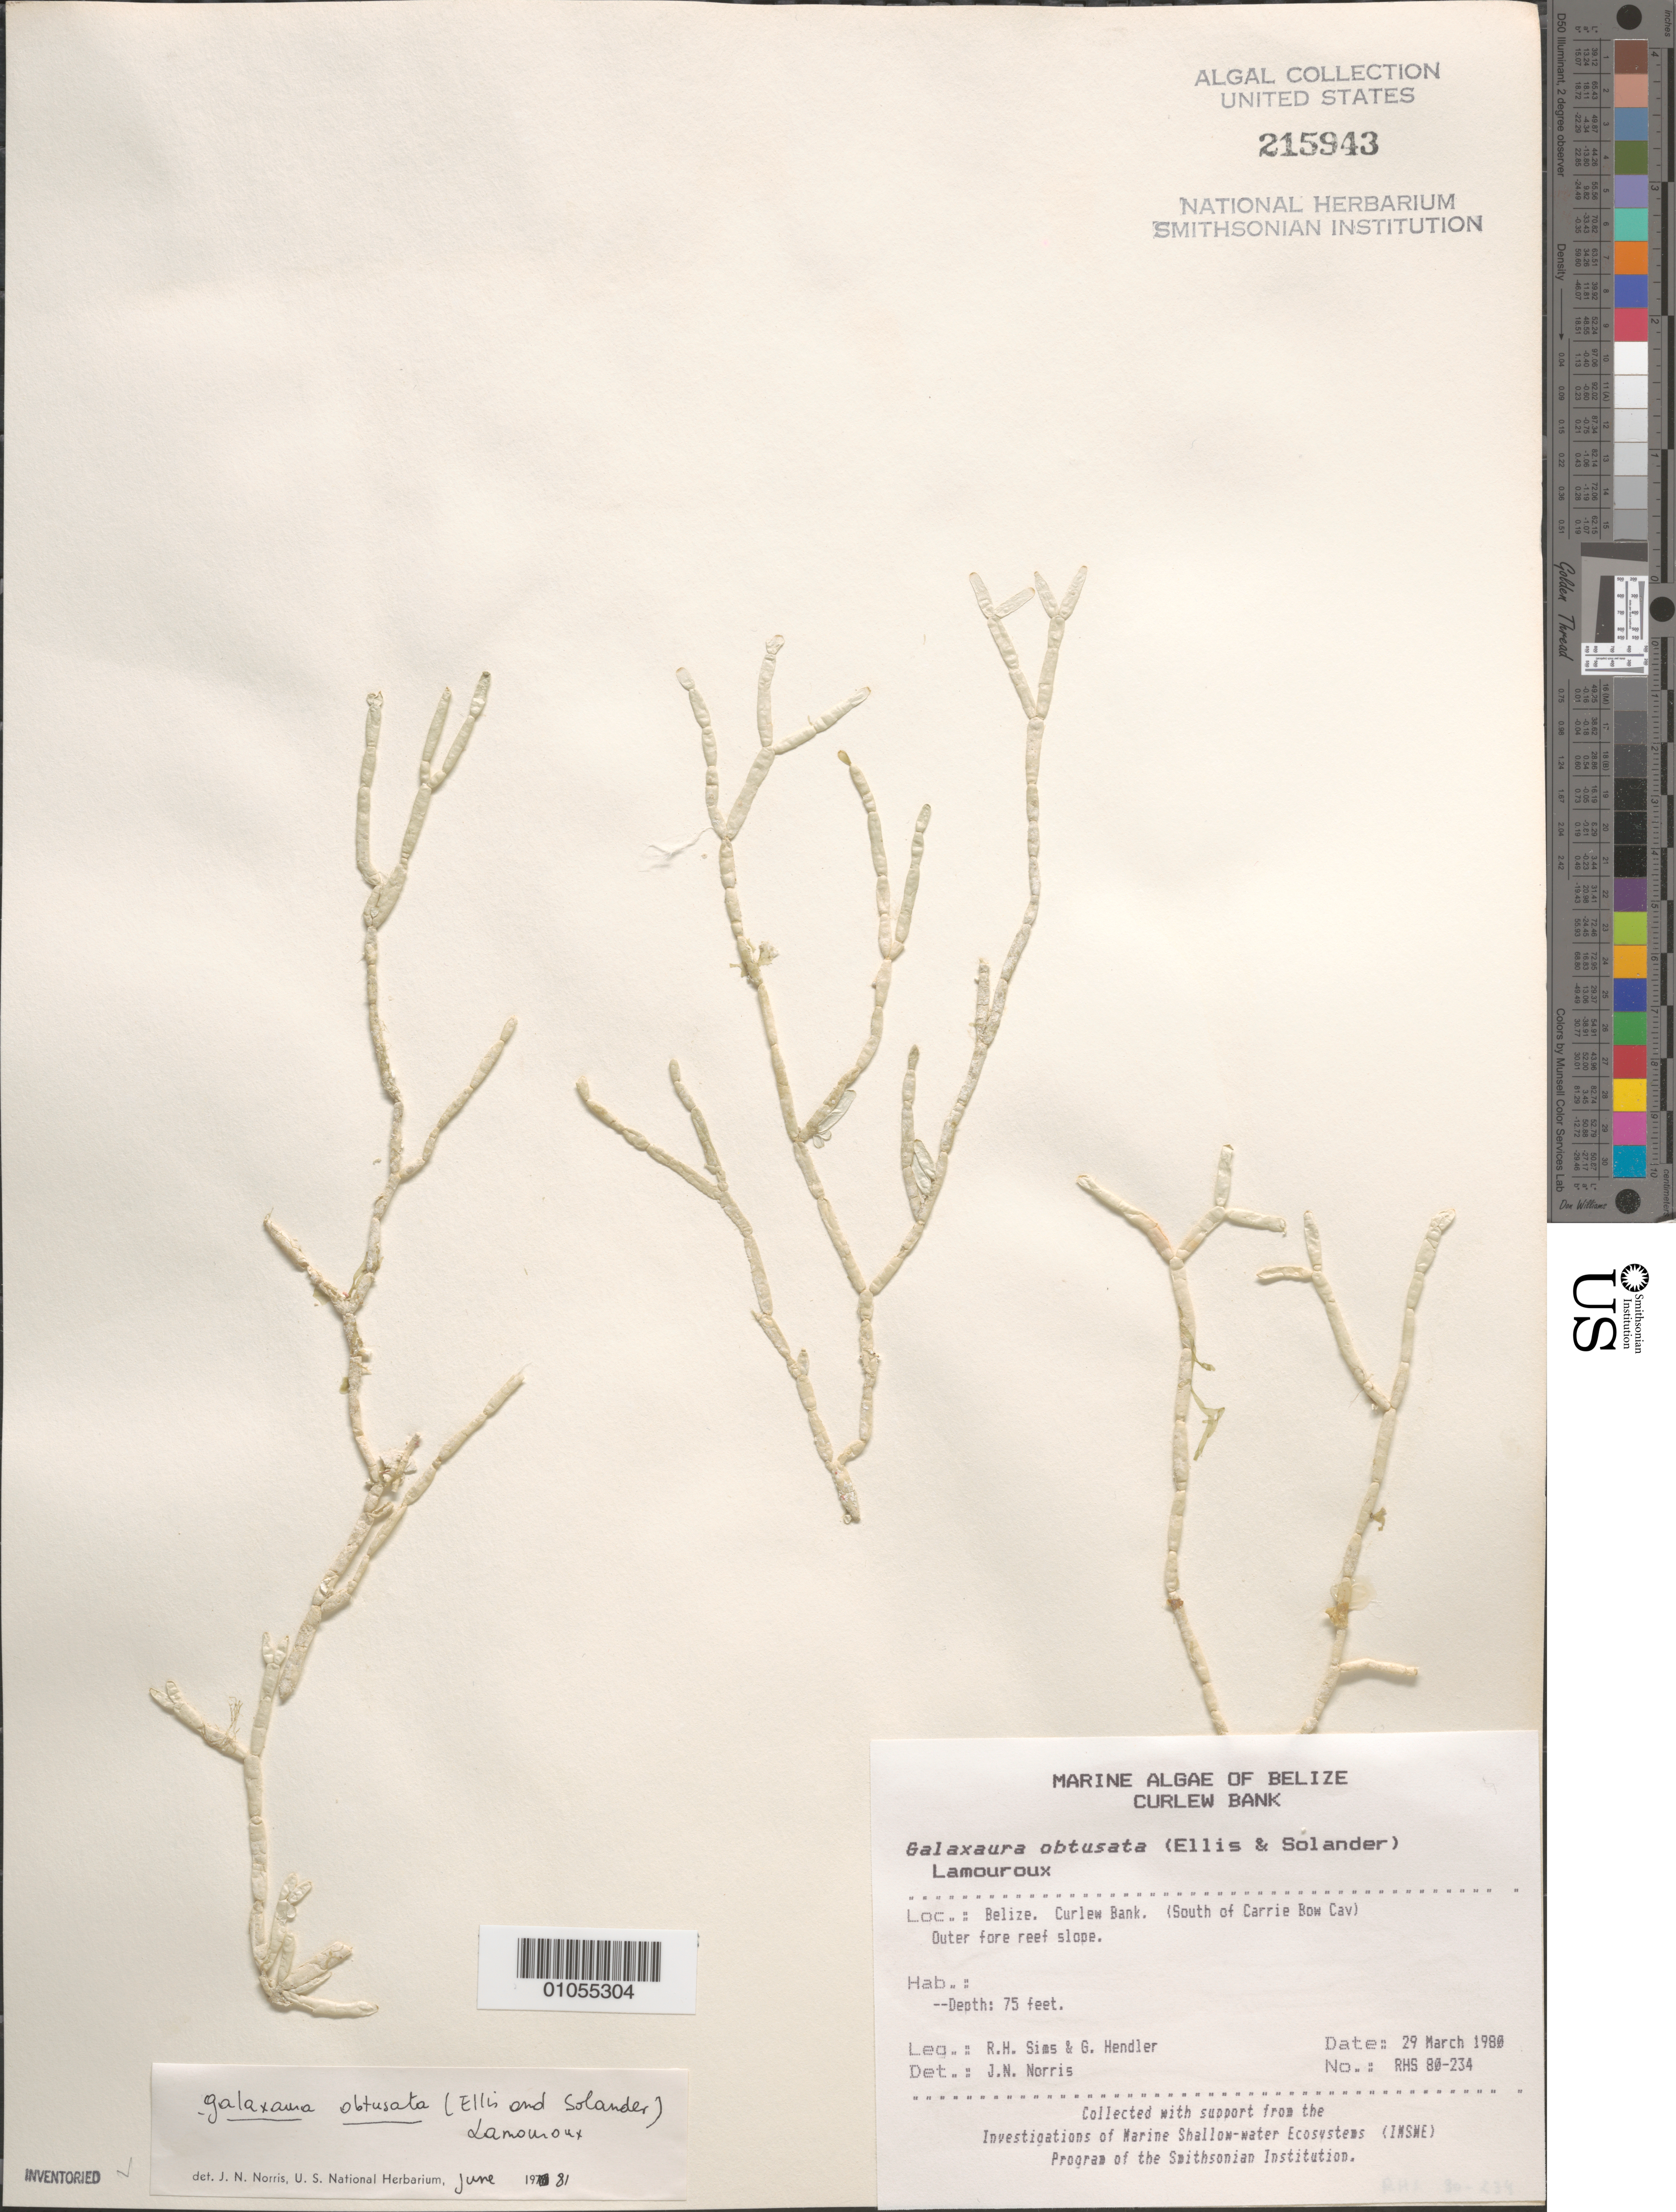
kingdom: Plantae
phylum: Rhodophyta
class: Florideophyceae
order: Nemaliales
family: Galaxauraceae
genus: Galaxaura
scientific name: Galaxaura obtusata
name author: (Ellis & Sol.) J.V.Lamouroux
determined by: Norris, James N.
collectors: R. H. Sims & G. Hendler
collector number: RHS 80-234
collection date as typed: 29 Mar 1980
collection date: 1980-03-29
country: Belize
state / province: Stann Creek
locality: Curlew Bank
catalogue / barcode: US 215943